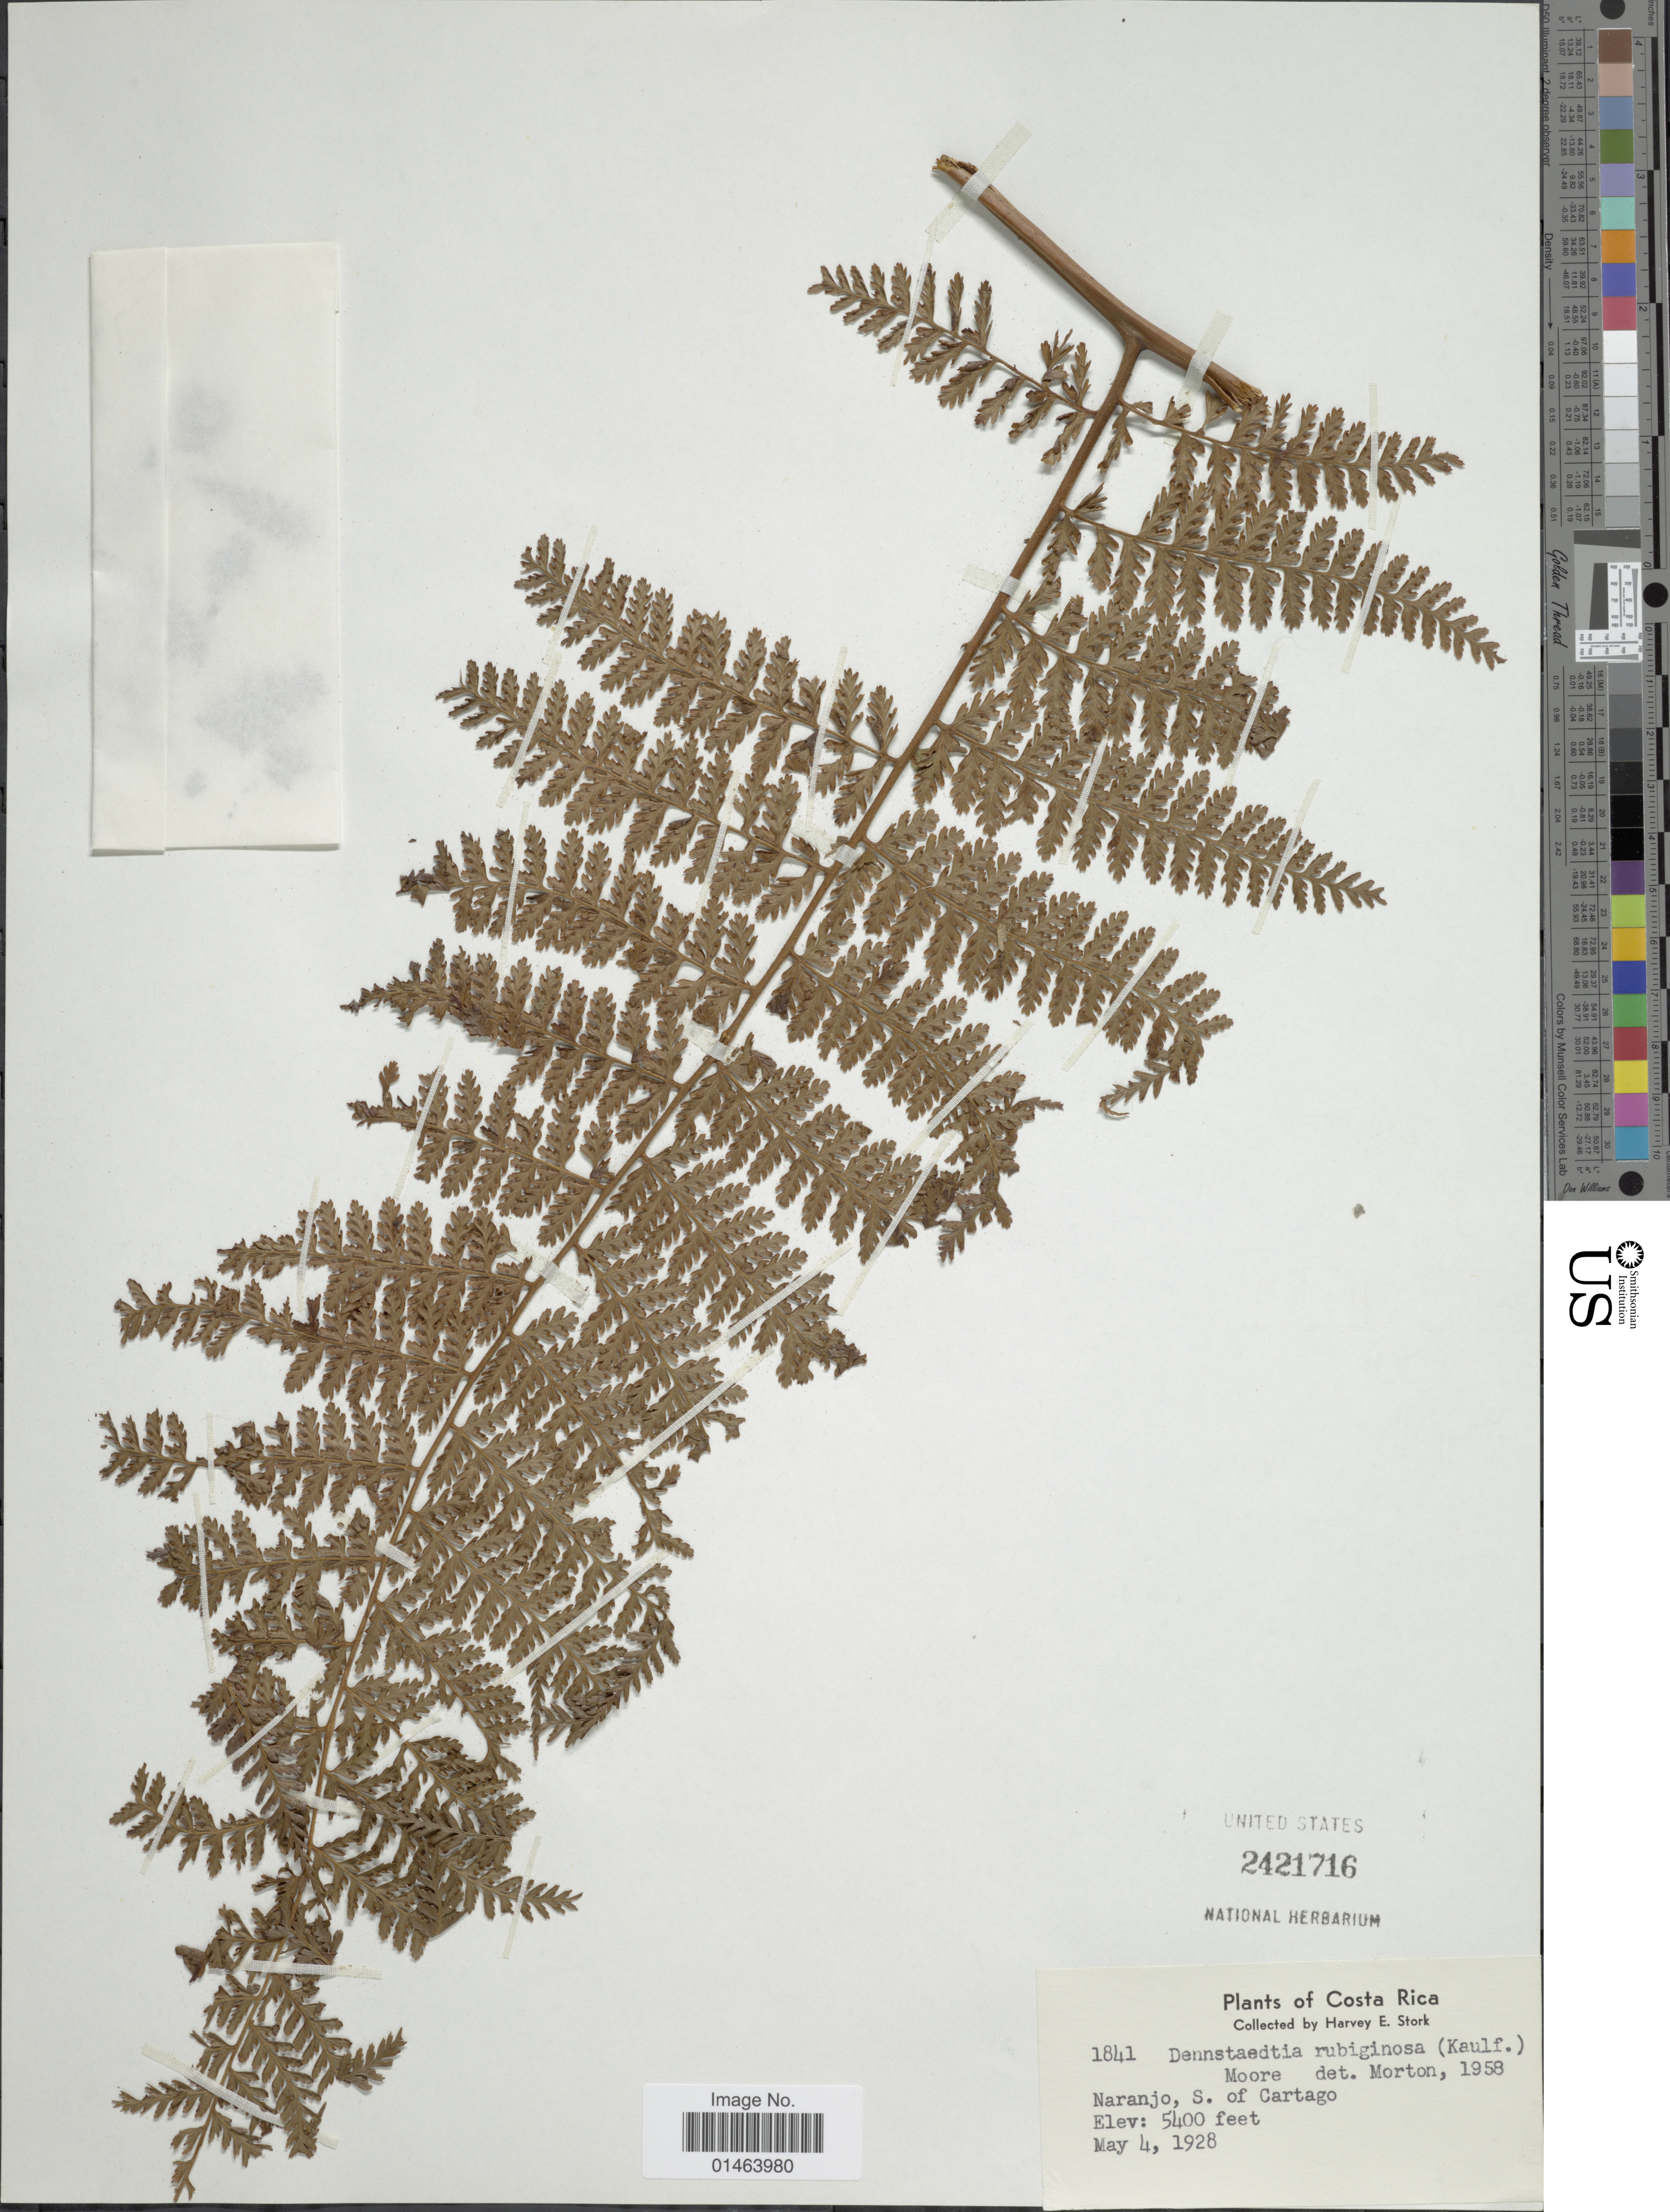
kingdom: Plantae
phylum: Tracheophyta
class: Polypodiopsida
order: Polypodiales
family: Dennstaedtiaceae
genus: Dennstaedtia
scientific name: Dennstaedtia cicutaria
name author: (Sw.) T. Moore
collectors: H. E. Stork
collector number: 1841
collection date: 1928-05-04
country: Costa Rica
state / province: Cartago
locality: Costa Rica, Naranjo, S. of Cartego.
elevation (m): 1646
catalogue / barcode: US 2421716